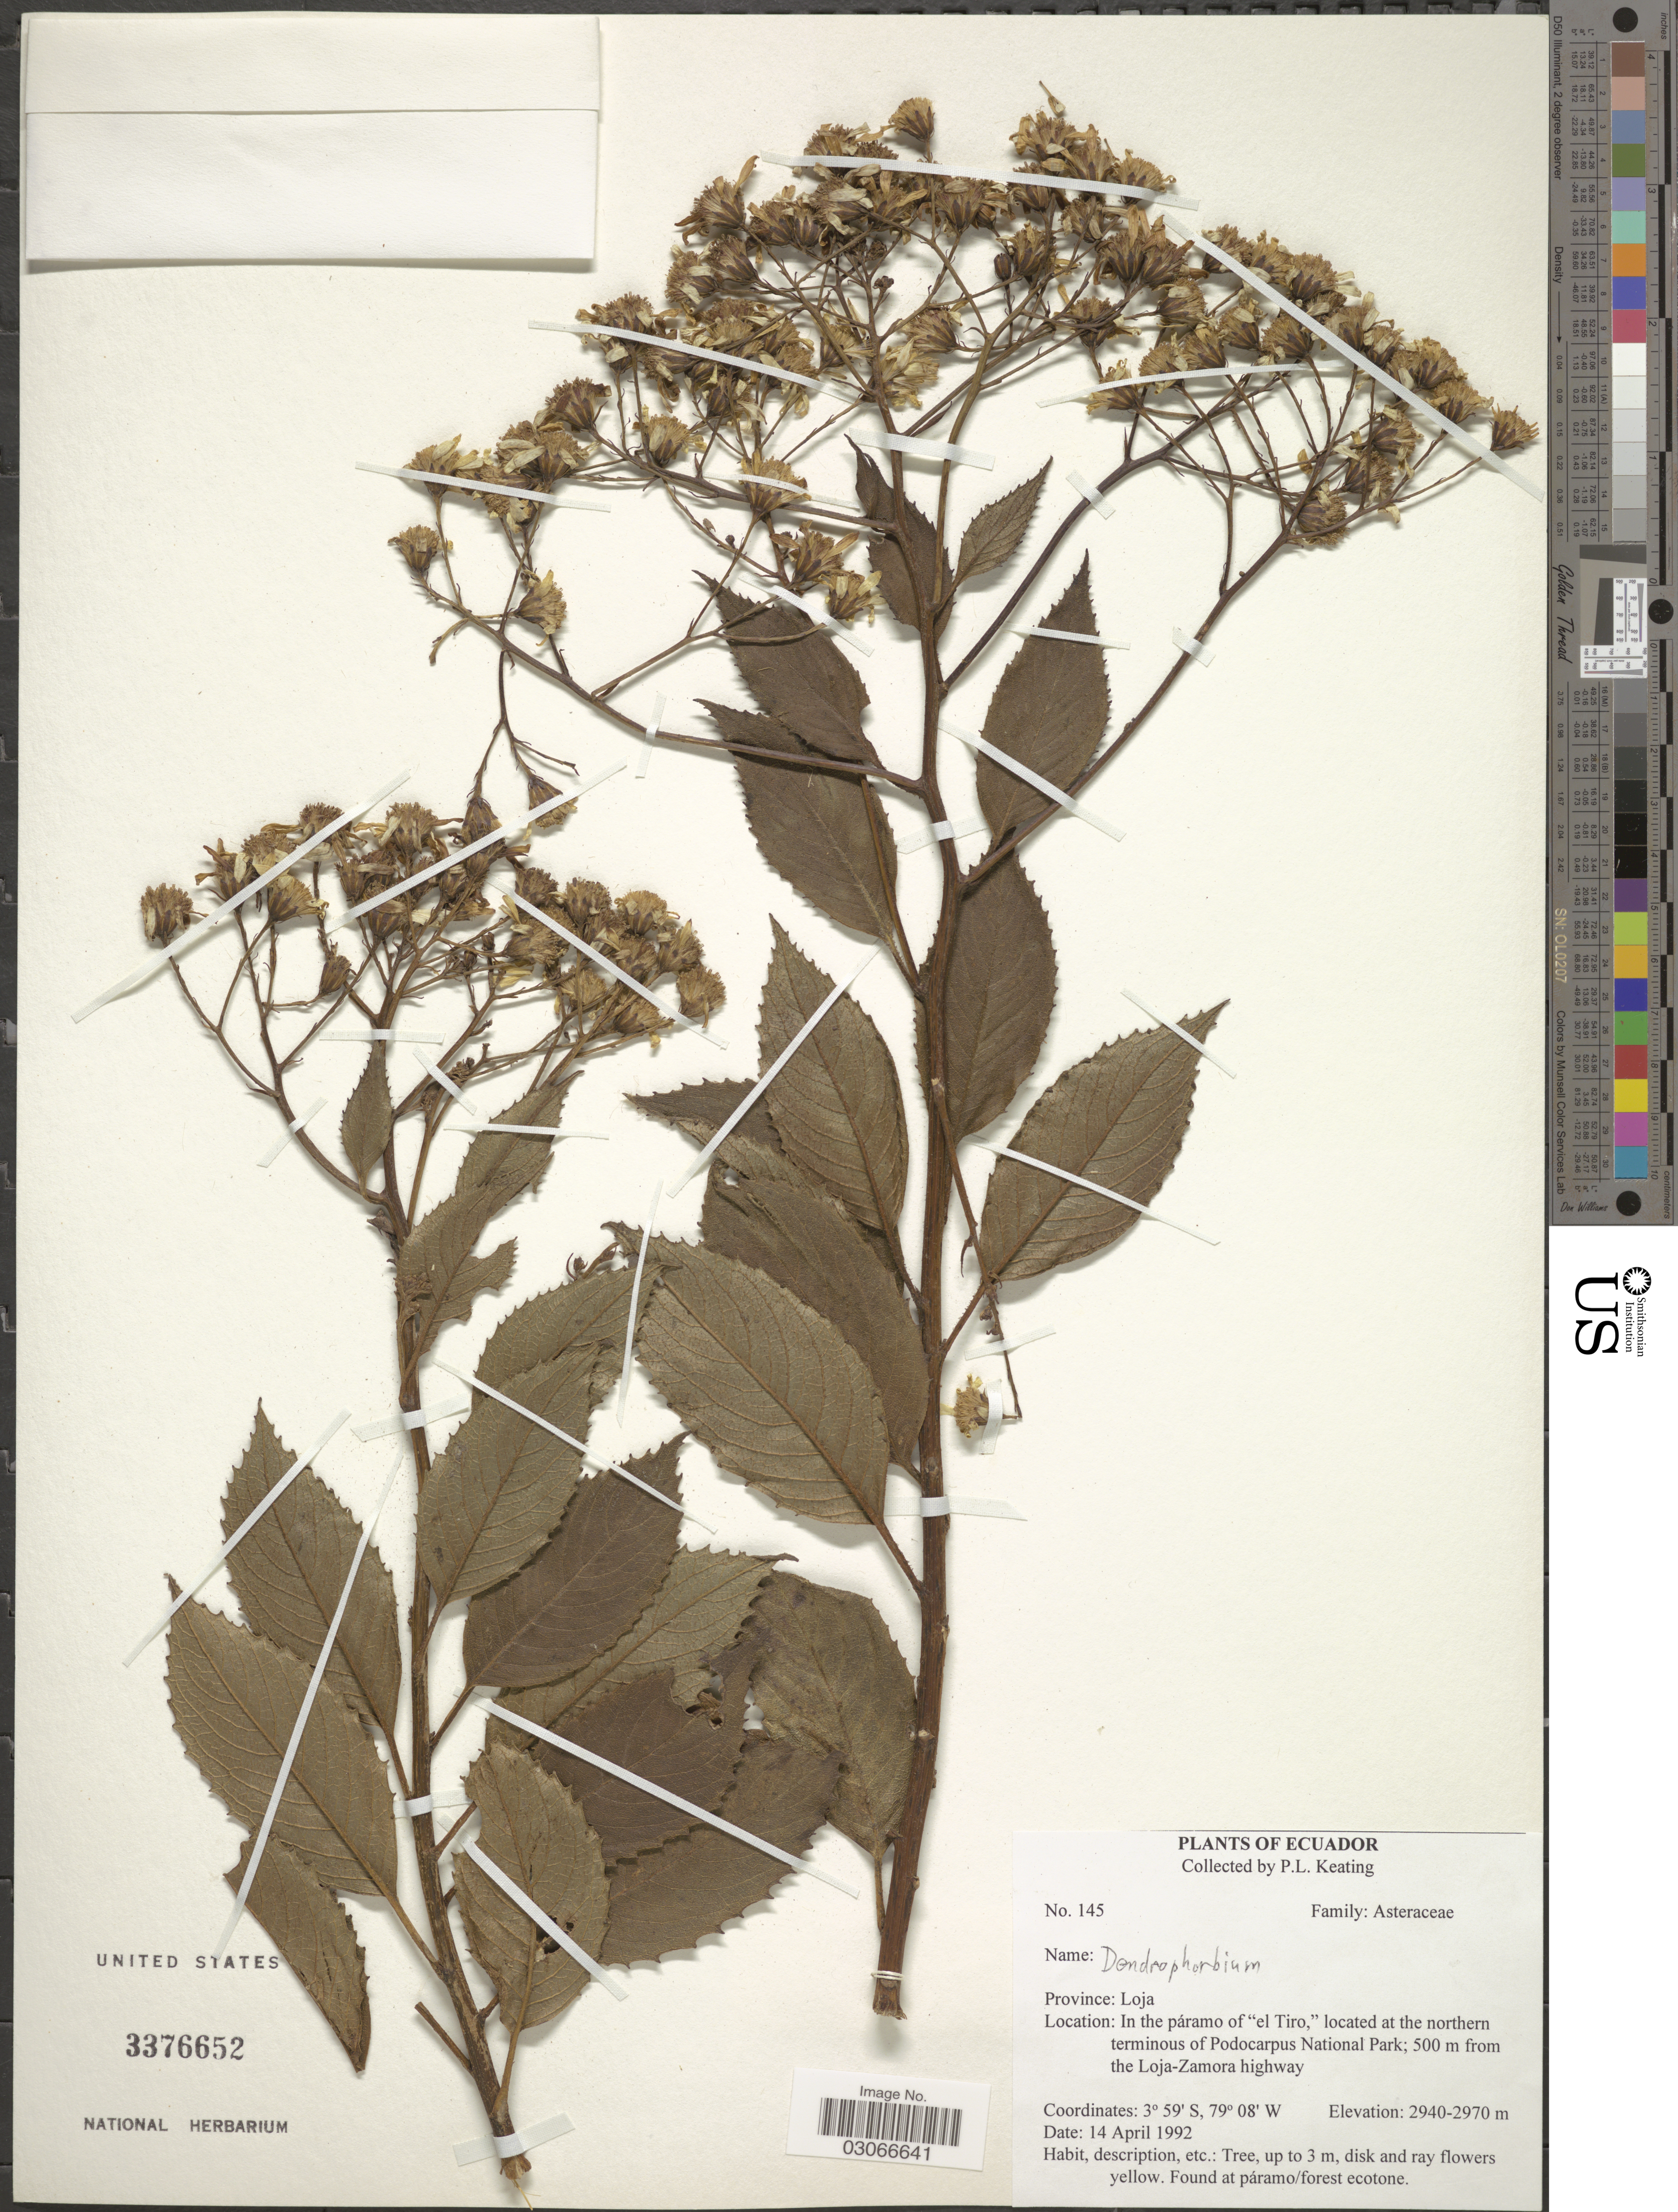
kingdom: Plantae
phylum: Tracheophyta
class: Magnoliopsida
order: Asterales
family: Asteraceae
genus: Dendrophorbium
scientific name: Dendrophorbium sp.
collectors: P. Keating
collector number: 145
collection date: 1992-04-14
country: Ecuador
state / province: Loja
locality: In the páramo of "el Tiro," located at the northern terminous of Podocarpus National Park; 500 m from the Loja-Zamora highway.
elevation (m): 2940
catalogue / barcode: US 3376652